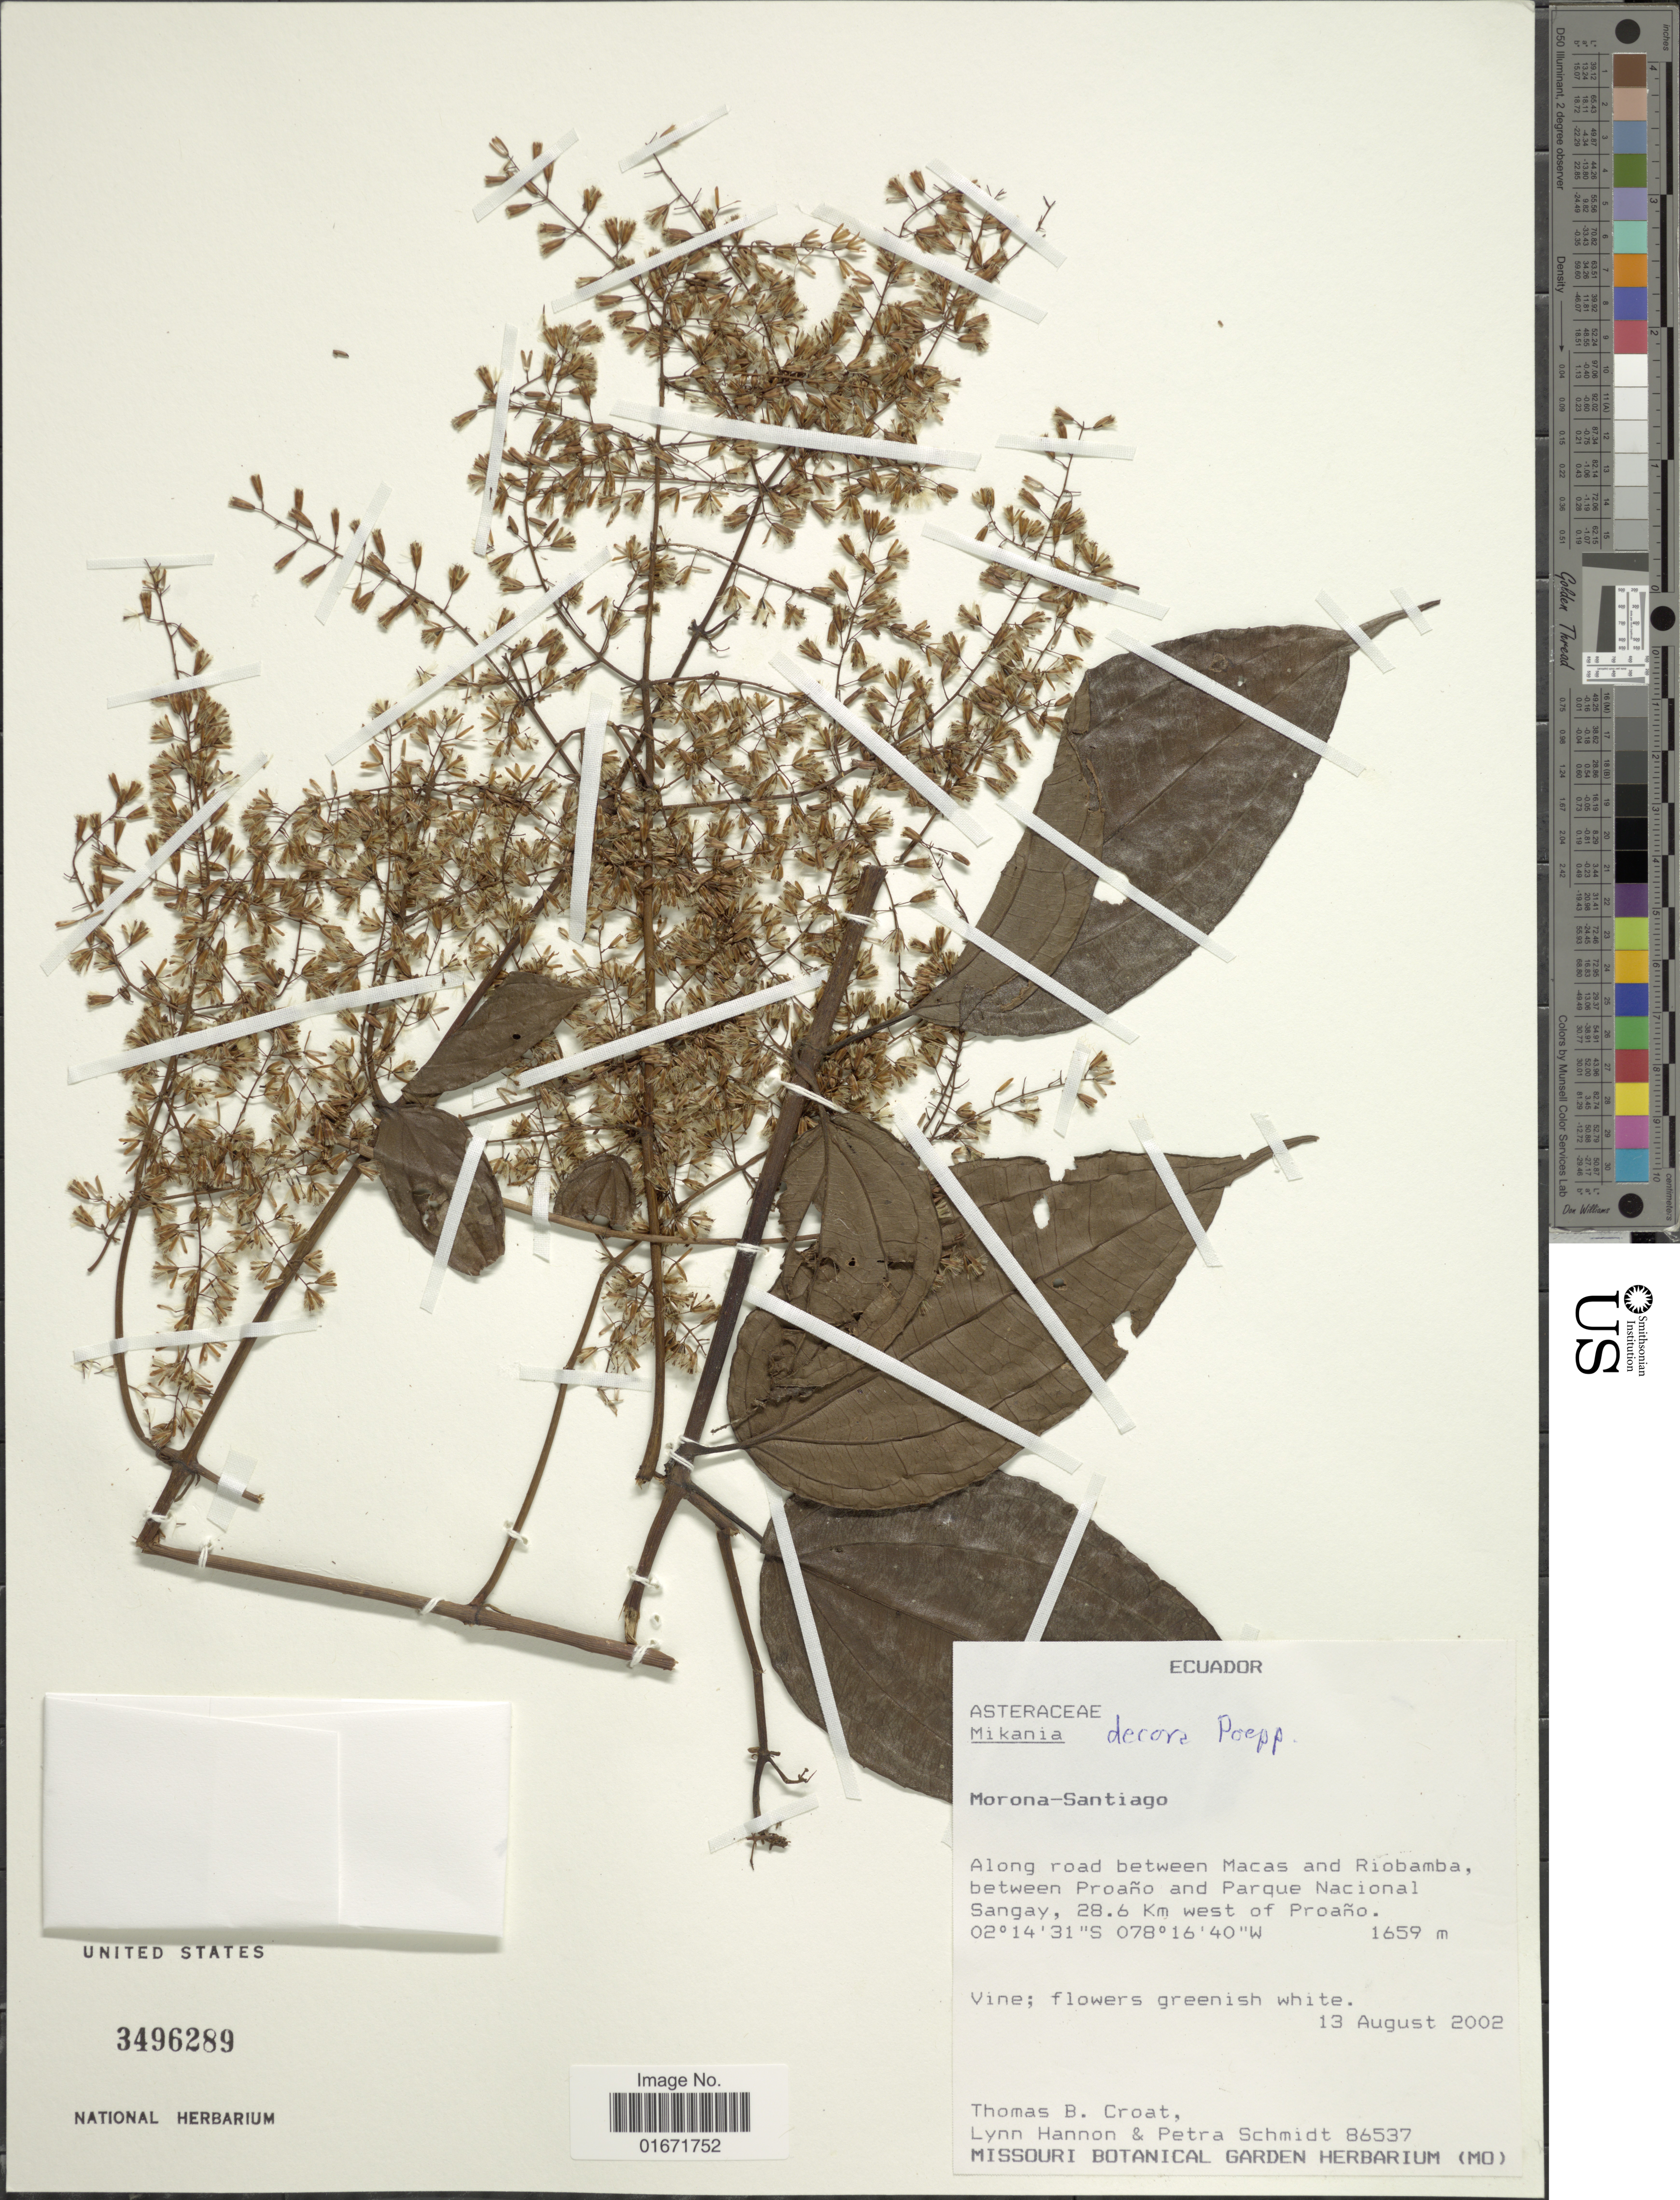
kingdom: Plantae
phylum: Tracheophyta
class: Magnoliopsida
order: Asterales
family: Asteraceae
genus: Mikania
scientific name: Mikania decora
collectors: T. B. Croat, L. Hannon & P. Schmidt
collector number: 86537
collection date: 2002-08-13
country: Ecuador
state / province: Morona-Santiago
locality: Morona-Santiago. Along road between Macas and Riobamba, between Proaño and Parque Nacional Sangay, 28.6 Km west of Proaño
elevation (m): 1659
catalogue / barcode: US 3496289